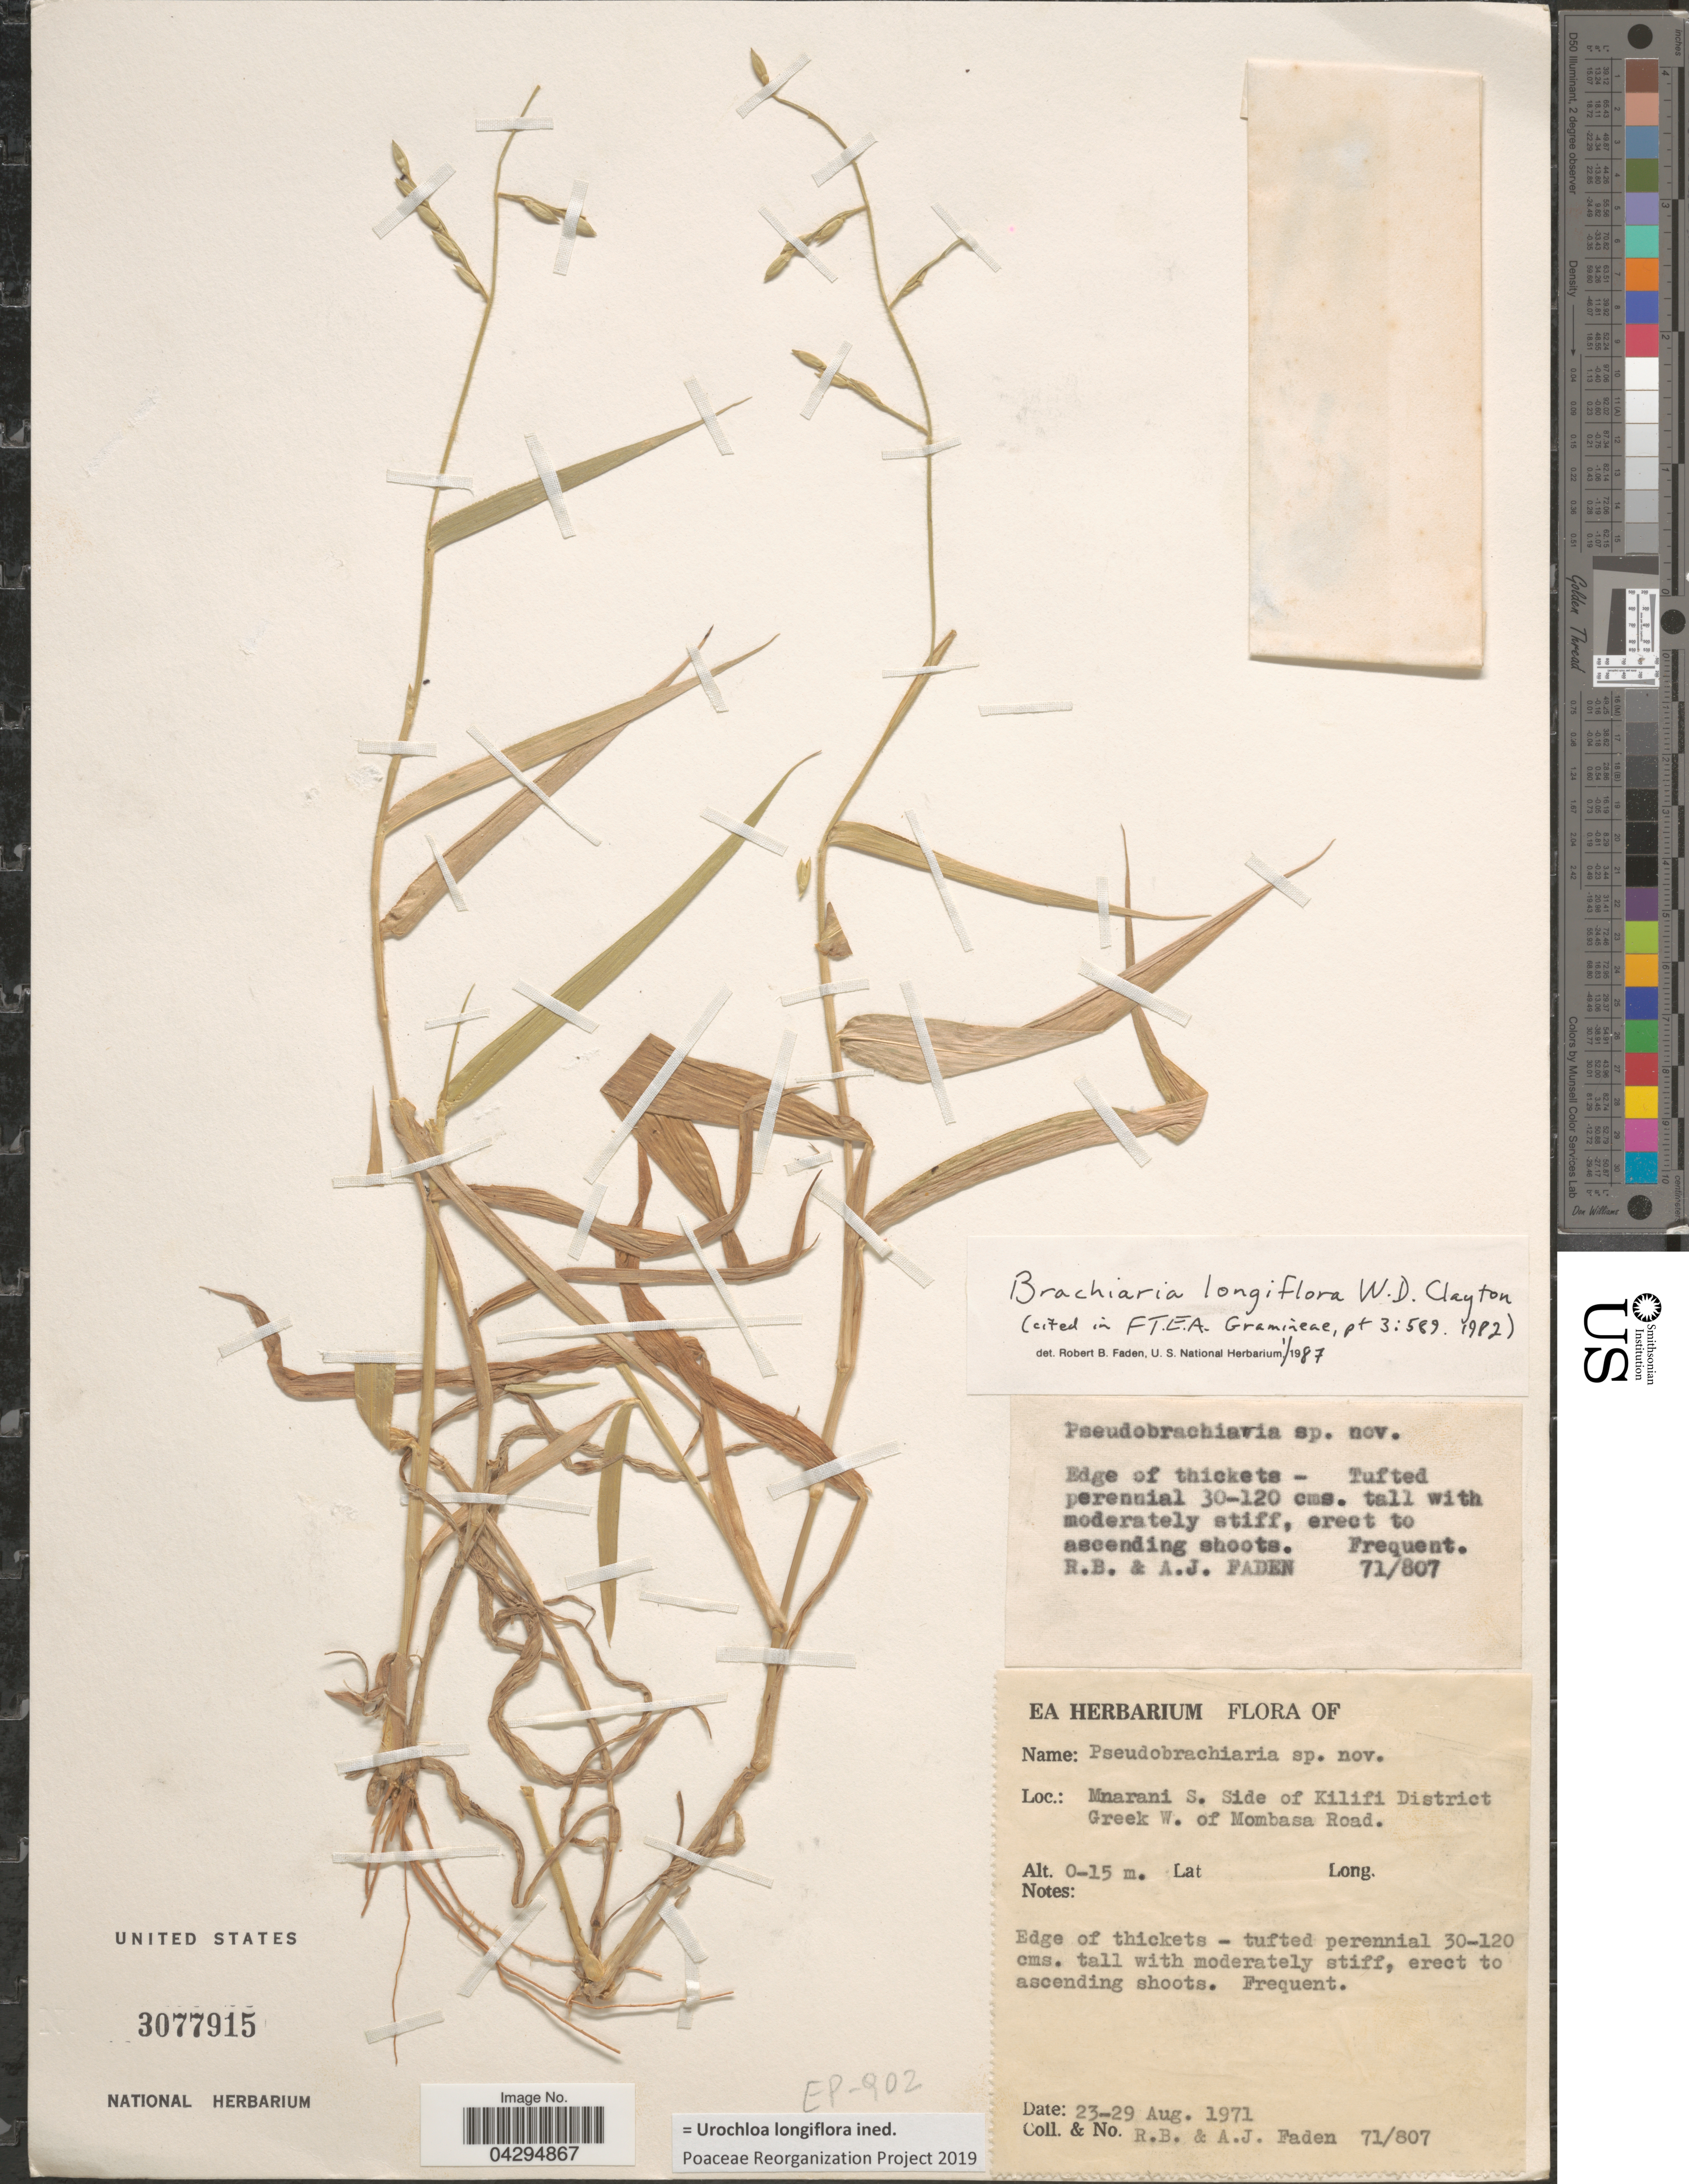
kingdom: Plantae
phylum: Tracheophyta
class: Liliopsida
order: Poales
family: Poaceae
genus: Urochloa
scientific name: Urochloa longiflora ined.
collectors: R. B. Faden & A. J. Faden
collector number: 71/807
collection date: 1971-08-23/1971-08-29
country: Kenya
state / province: Mombasa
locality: Mnarani S. Side of Kilifi District Creek W. of Mombasa Road.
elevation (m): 0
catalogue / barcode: US 3077915